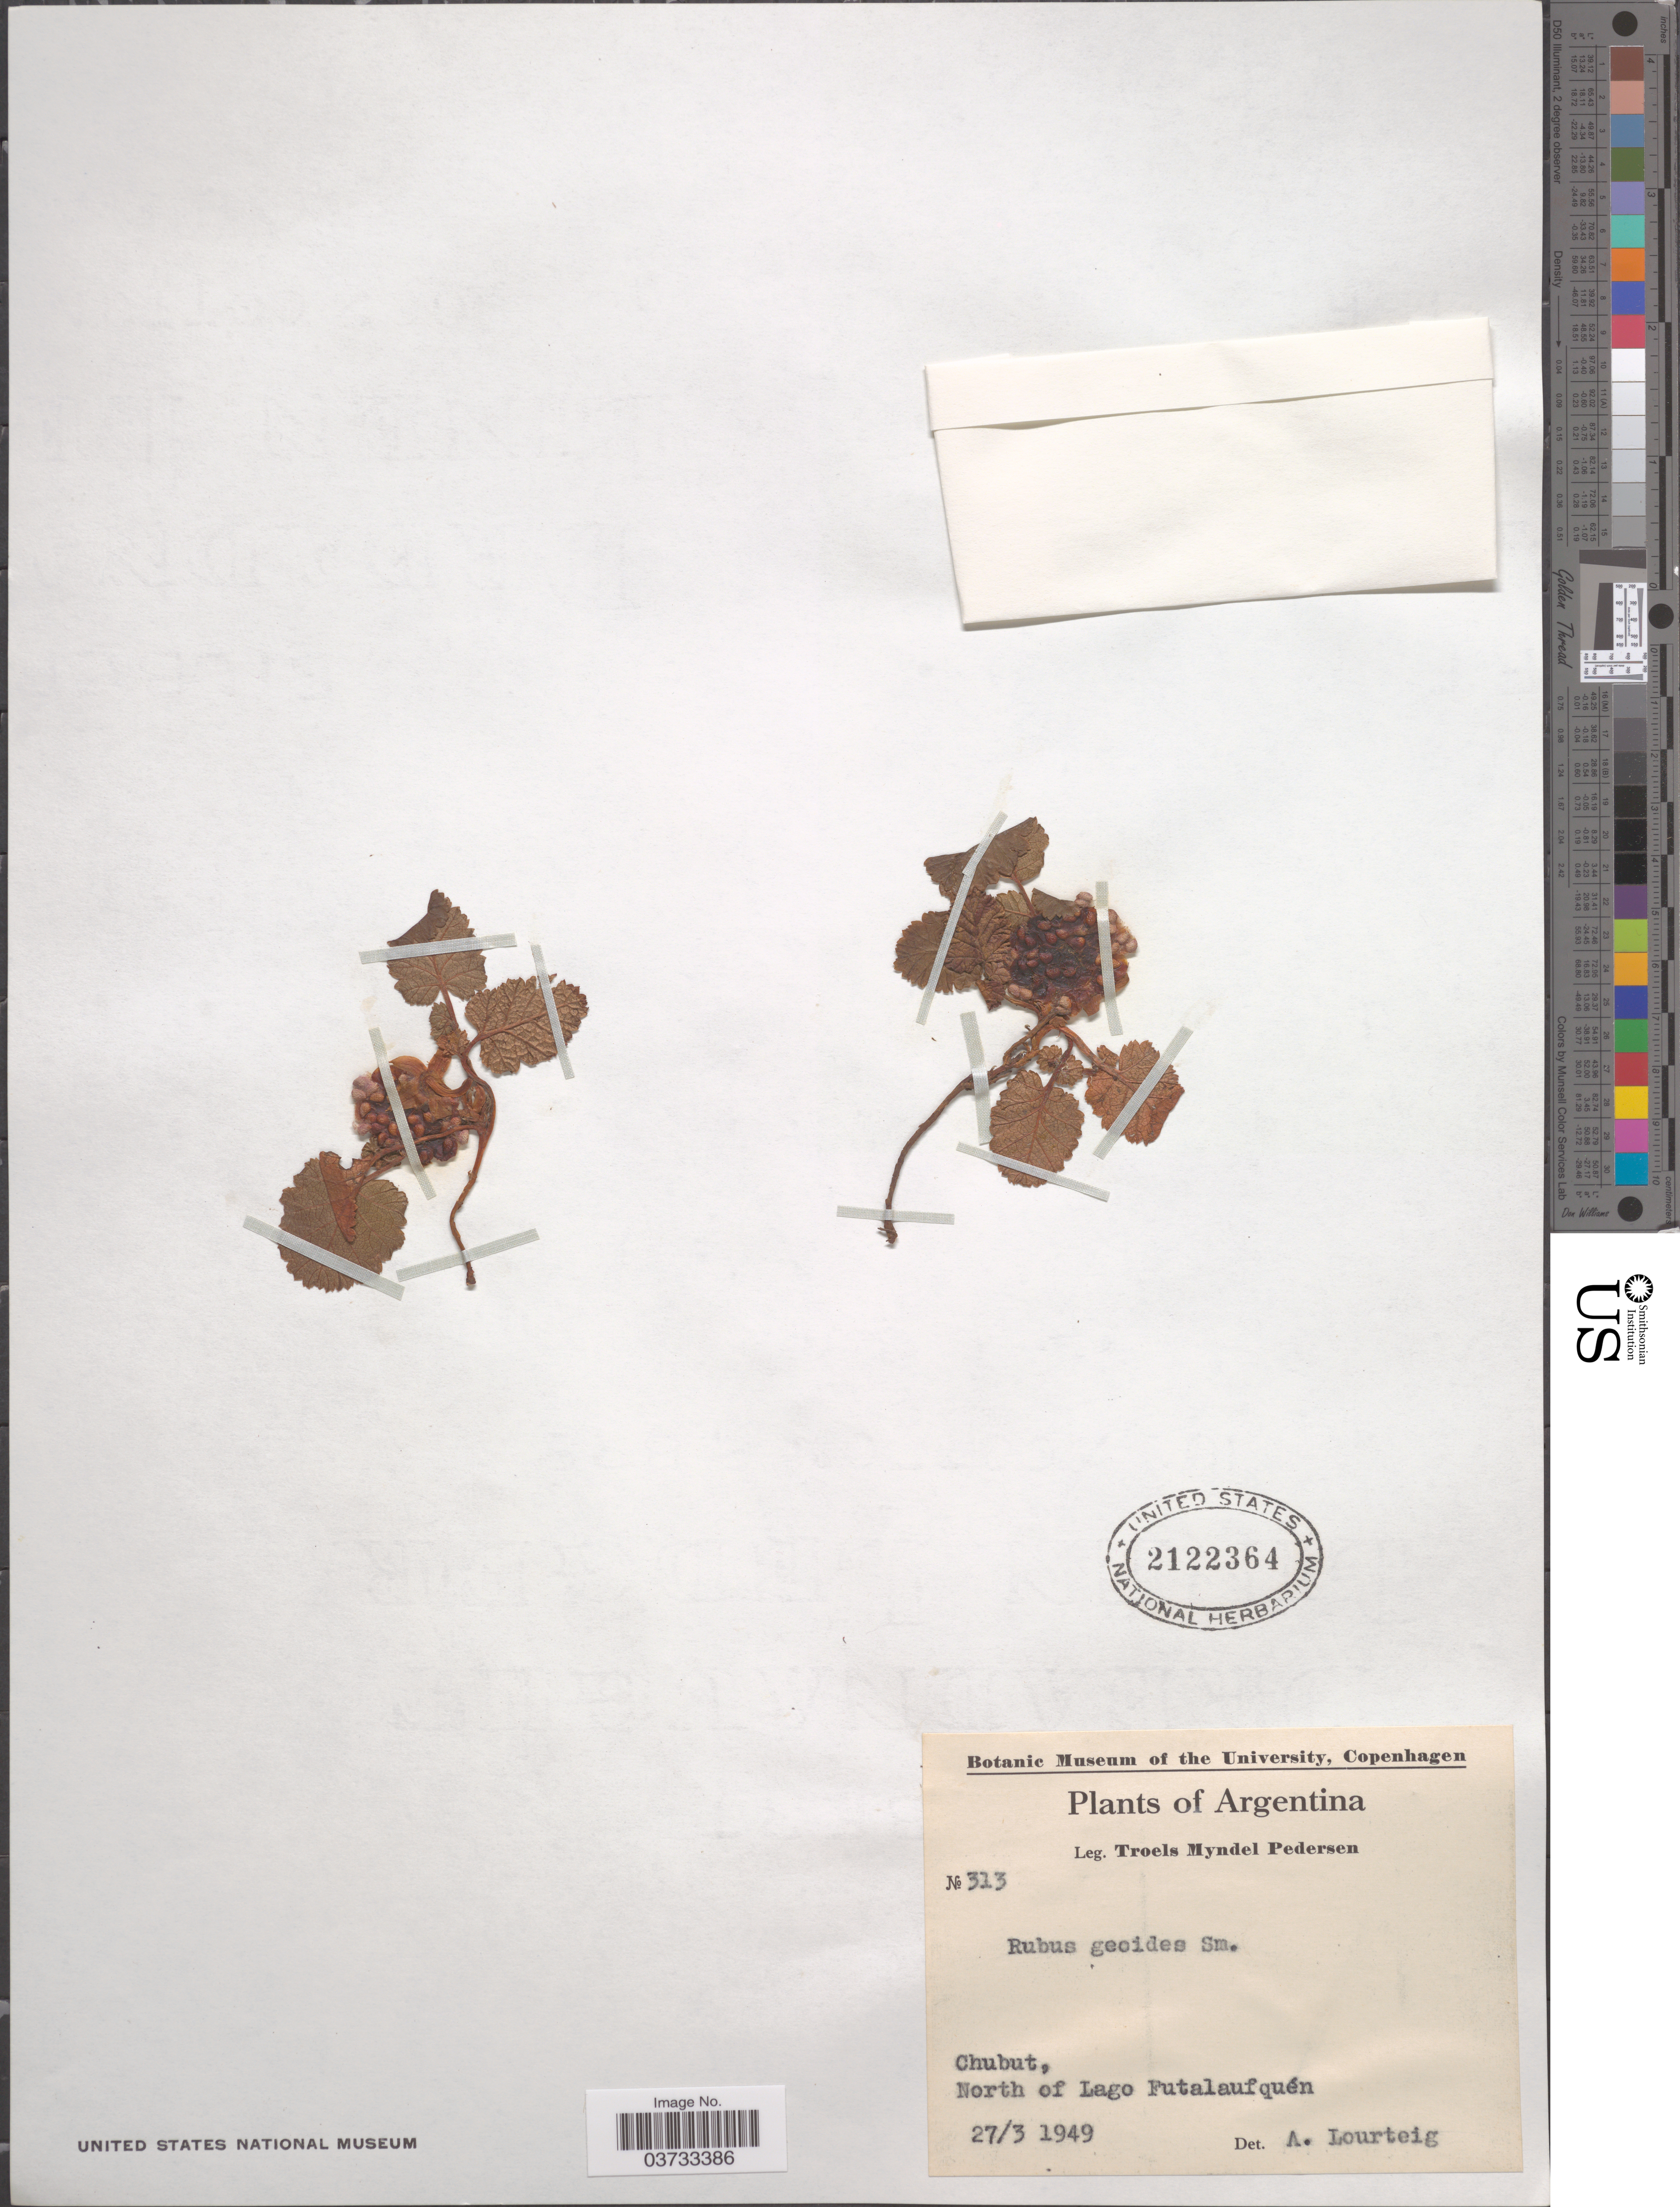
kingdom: Plantae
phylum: Tracheophyta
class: Magnoliopsida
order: Rosales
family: Rosaceae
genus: Rubus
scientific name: Rubus geoides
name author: Sm.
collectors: T. Pederson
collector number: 313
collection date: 1949-03-27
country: Argentina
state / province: Chubut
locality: North of Lago Futalaufquén.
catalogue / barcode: US 2122364